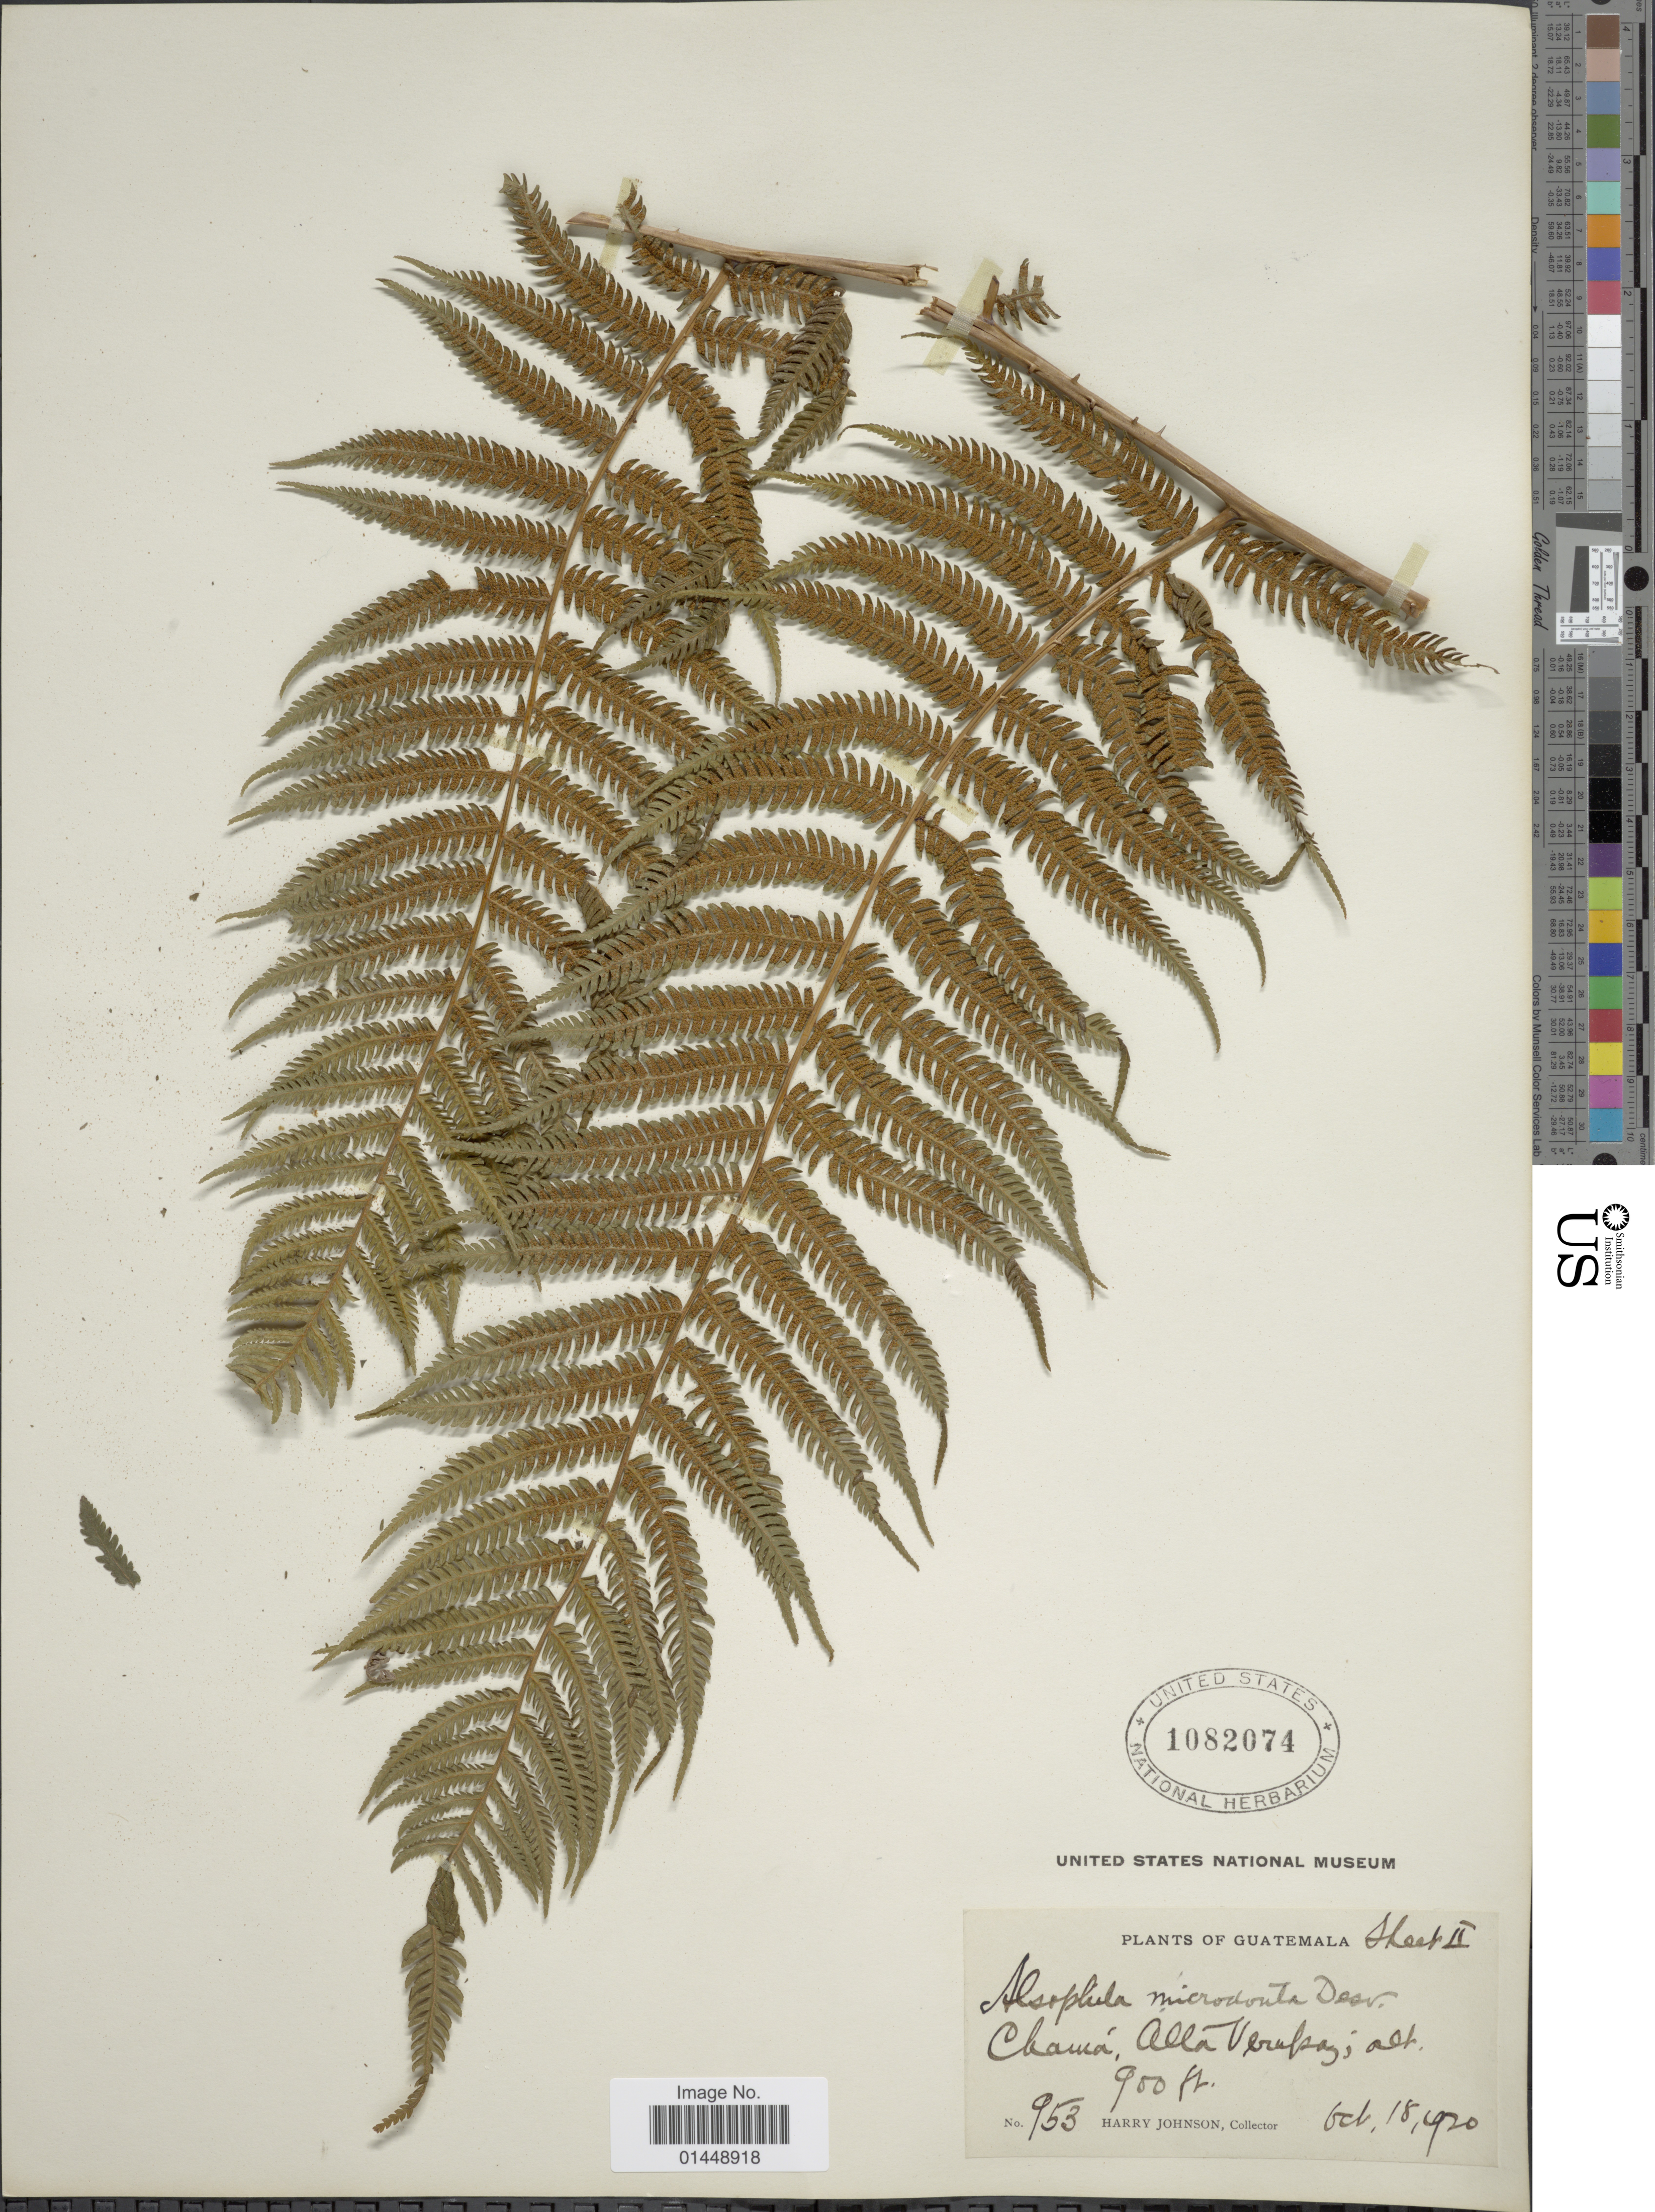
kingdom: Plantae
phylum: Tracheophyta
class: Polypodiopsida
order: Cyatheales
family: Cyatheaceae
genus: Cyathea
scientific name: Cyathea microdonta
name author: (Desv.) Domin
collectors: H. Johnson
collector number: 953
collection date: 1920-10-18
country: Guatemala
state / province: Alta Verapaz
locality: Chamá, Alta Verapaz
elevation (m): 274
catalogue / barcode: US 1082074